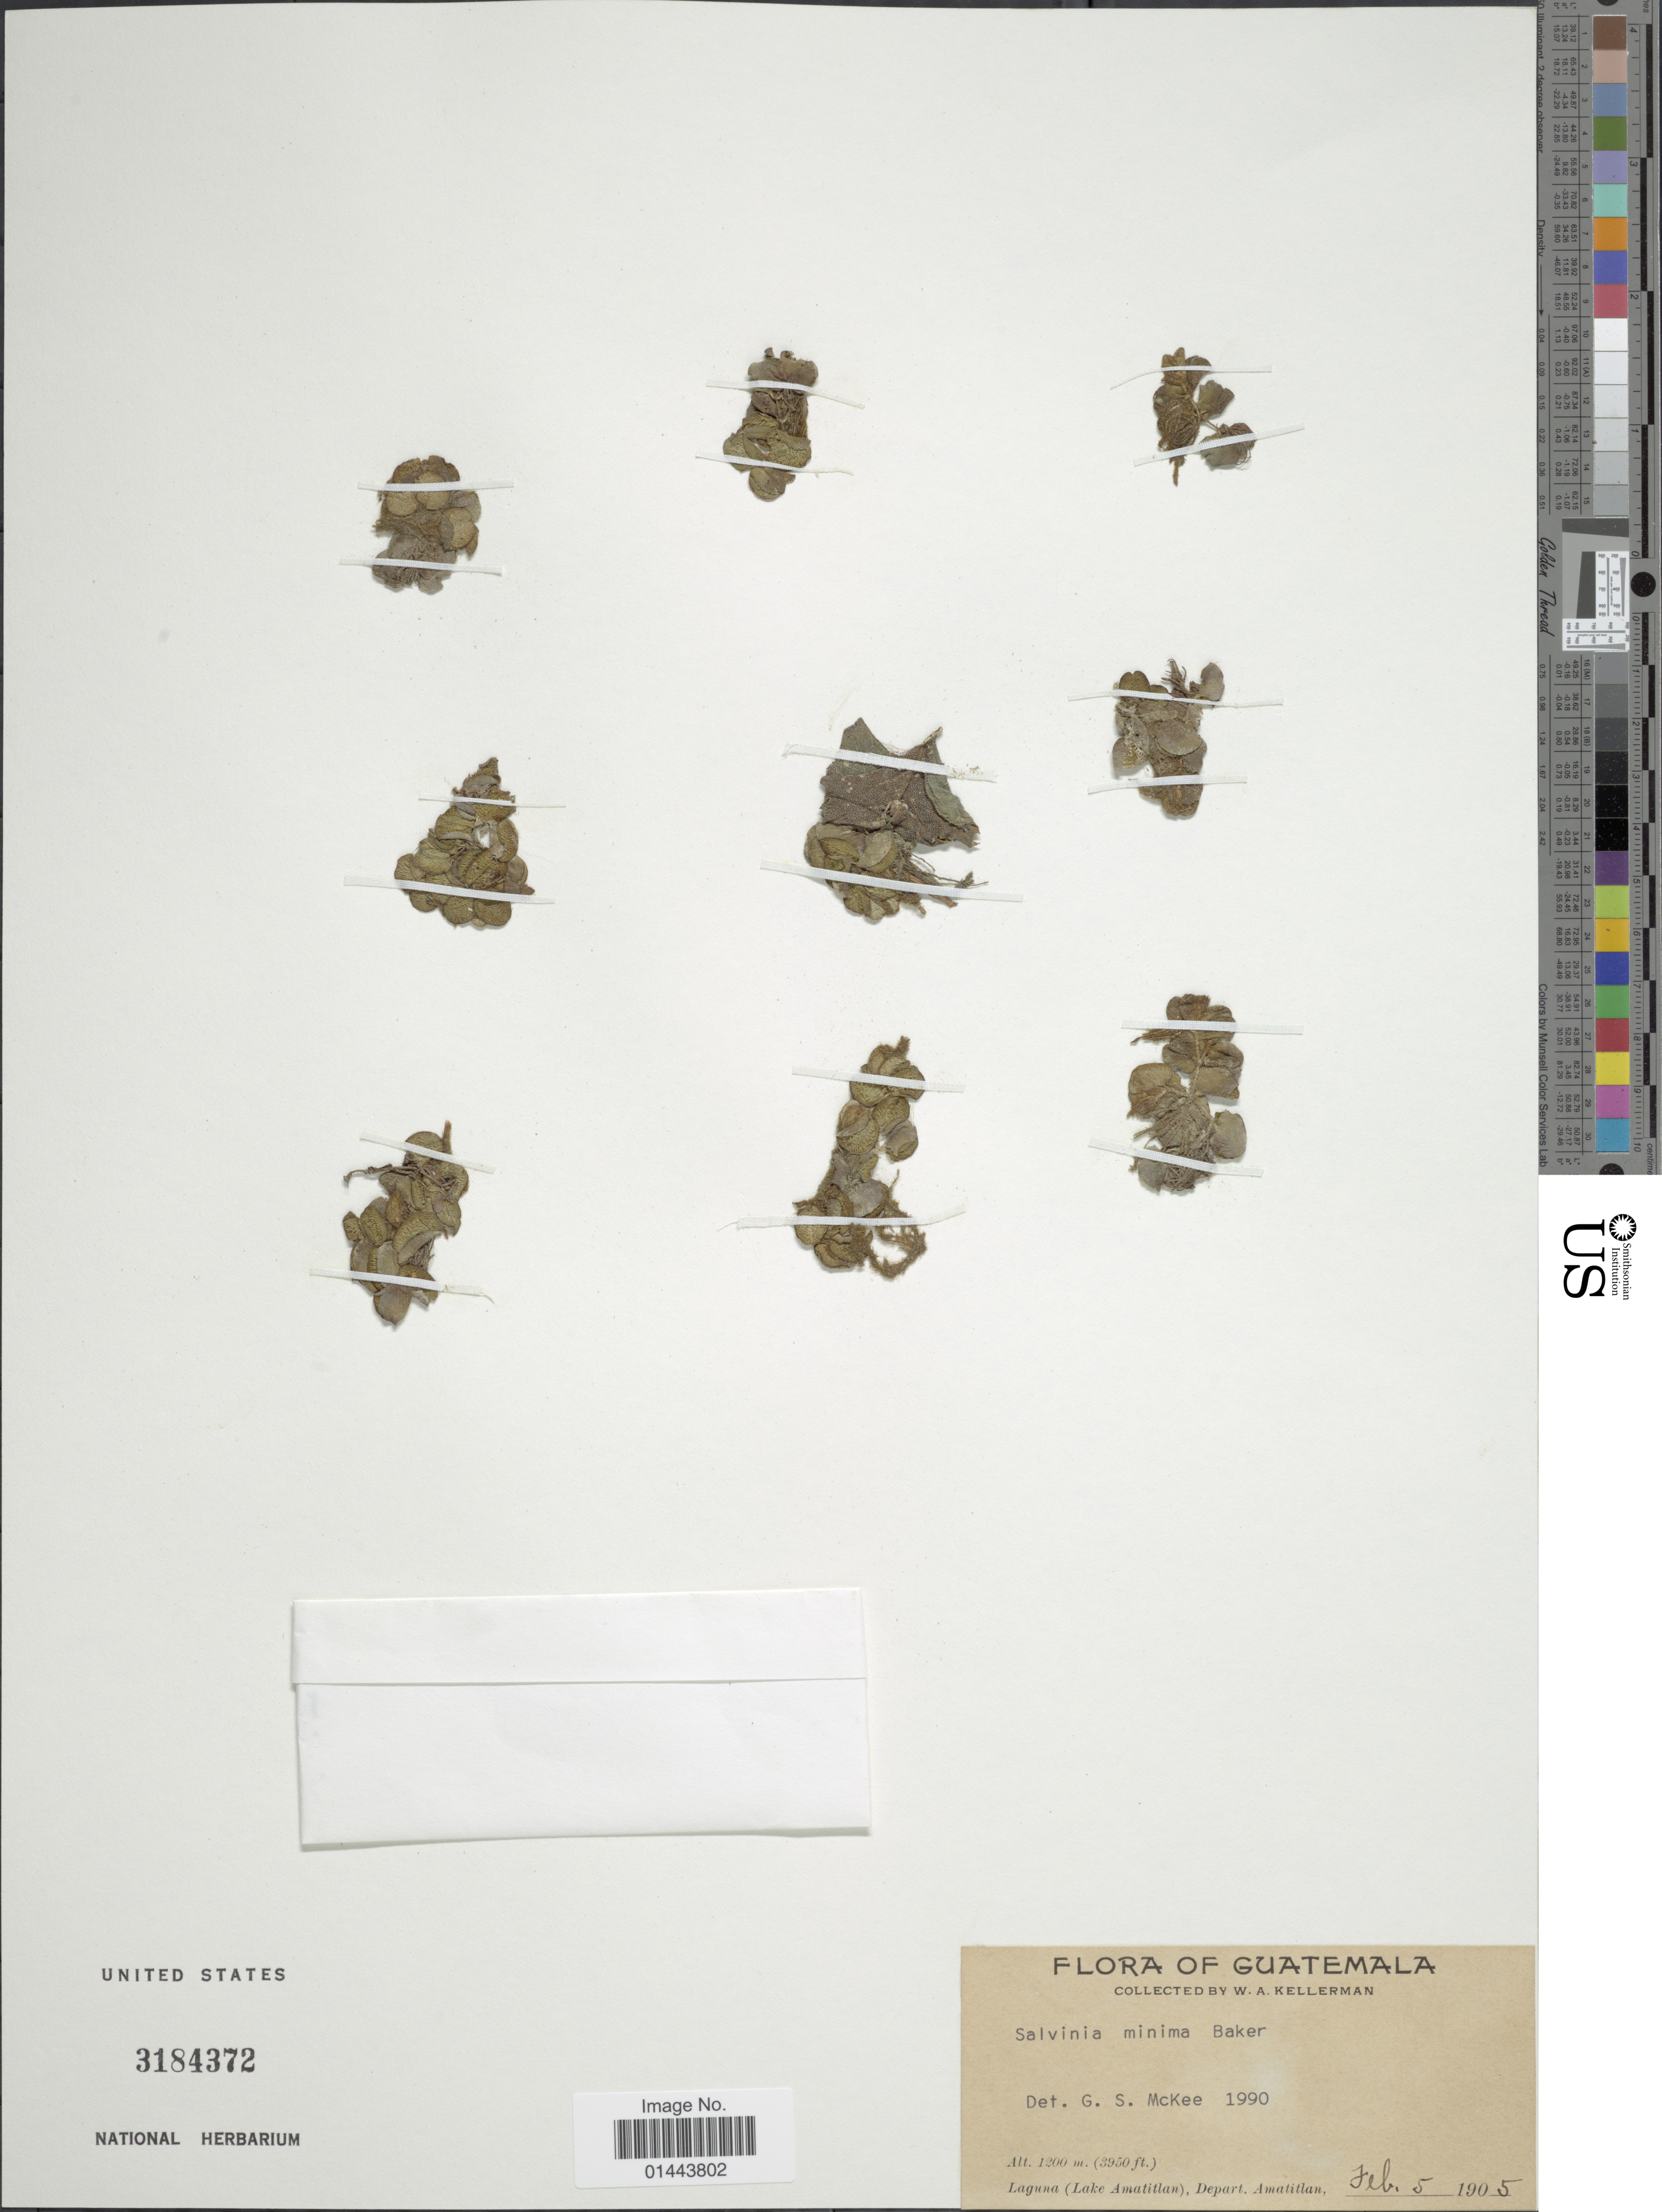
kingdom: Plantae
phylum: Tracheophyta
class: Polypodiopsida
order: Salviniales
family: Salviniaceae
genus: Salvinia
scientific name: Salvinia minima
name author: Baker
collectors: W. Kellerman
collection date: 1905-02-05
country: Guatemala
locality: Laguna (Lake Amatitlan)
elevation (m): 1200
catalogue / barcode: US 3184372